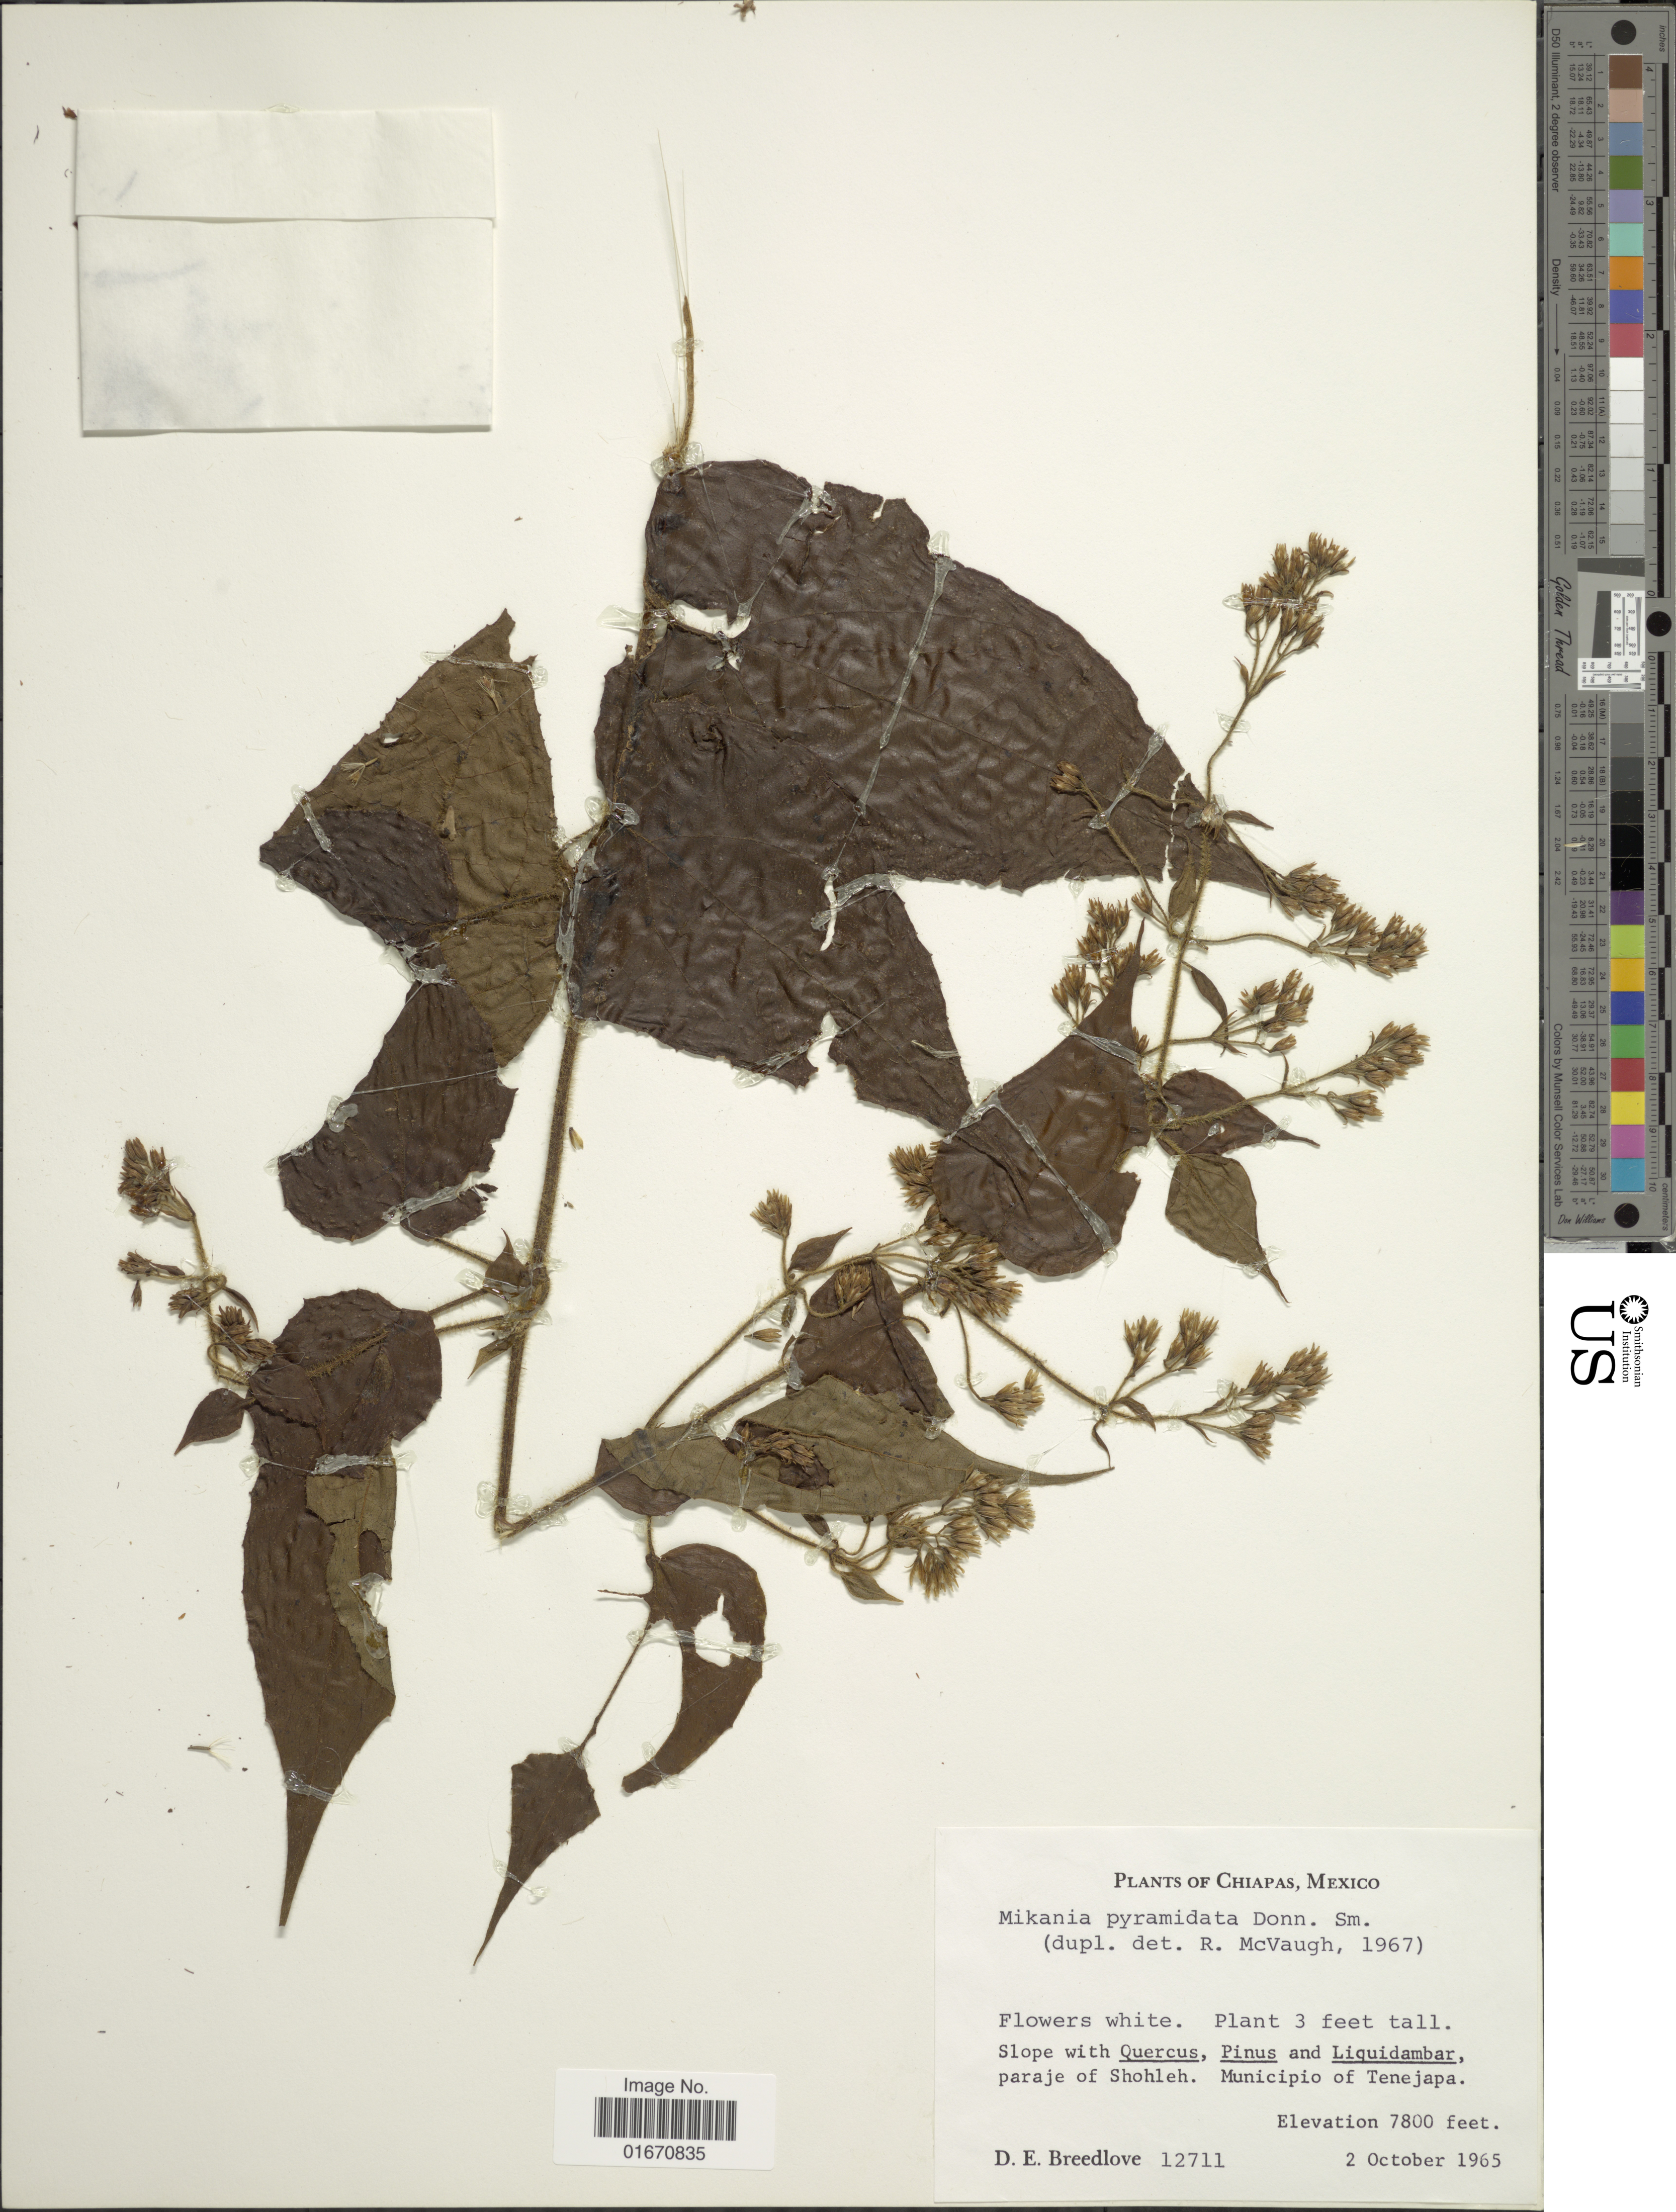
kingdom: Plantae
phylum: Tracheophyta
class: Magnoliopsida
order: Asterales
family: Asteraceae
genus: Mikania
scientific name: Mikania pyramidata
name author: Donn. Sm.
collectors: D. E. Breedlove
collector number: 12711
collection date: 1965-10-02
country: Mexico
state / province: Chiapas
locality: Paraje of Shohleh, Municipio of Tenejapa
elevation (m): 2377